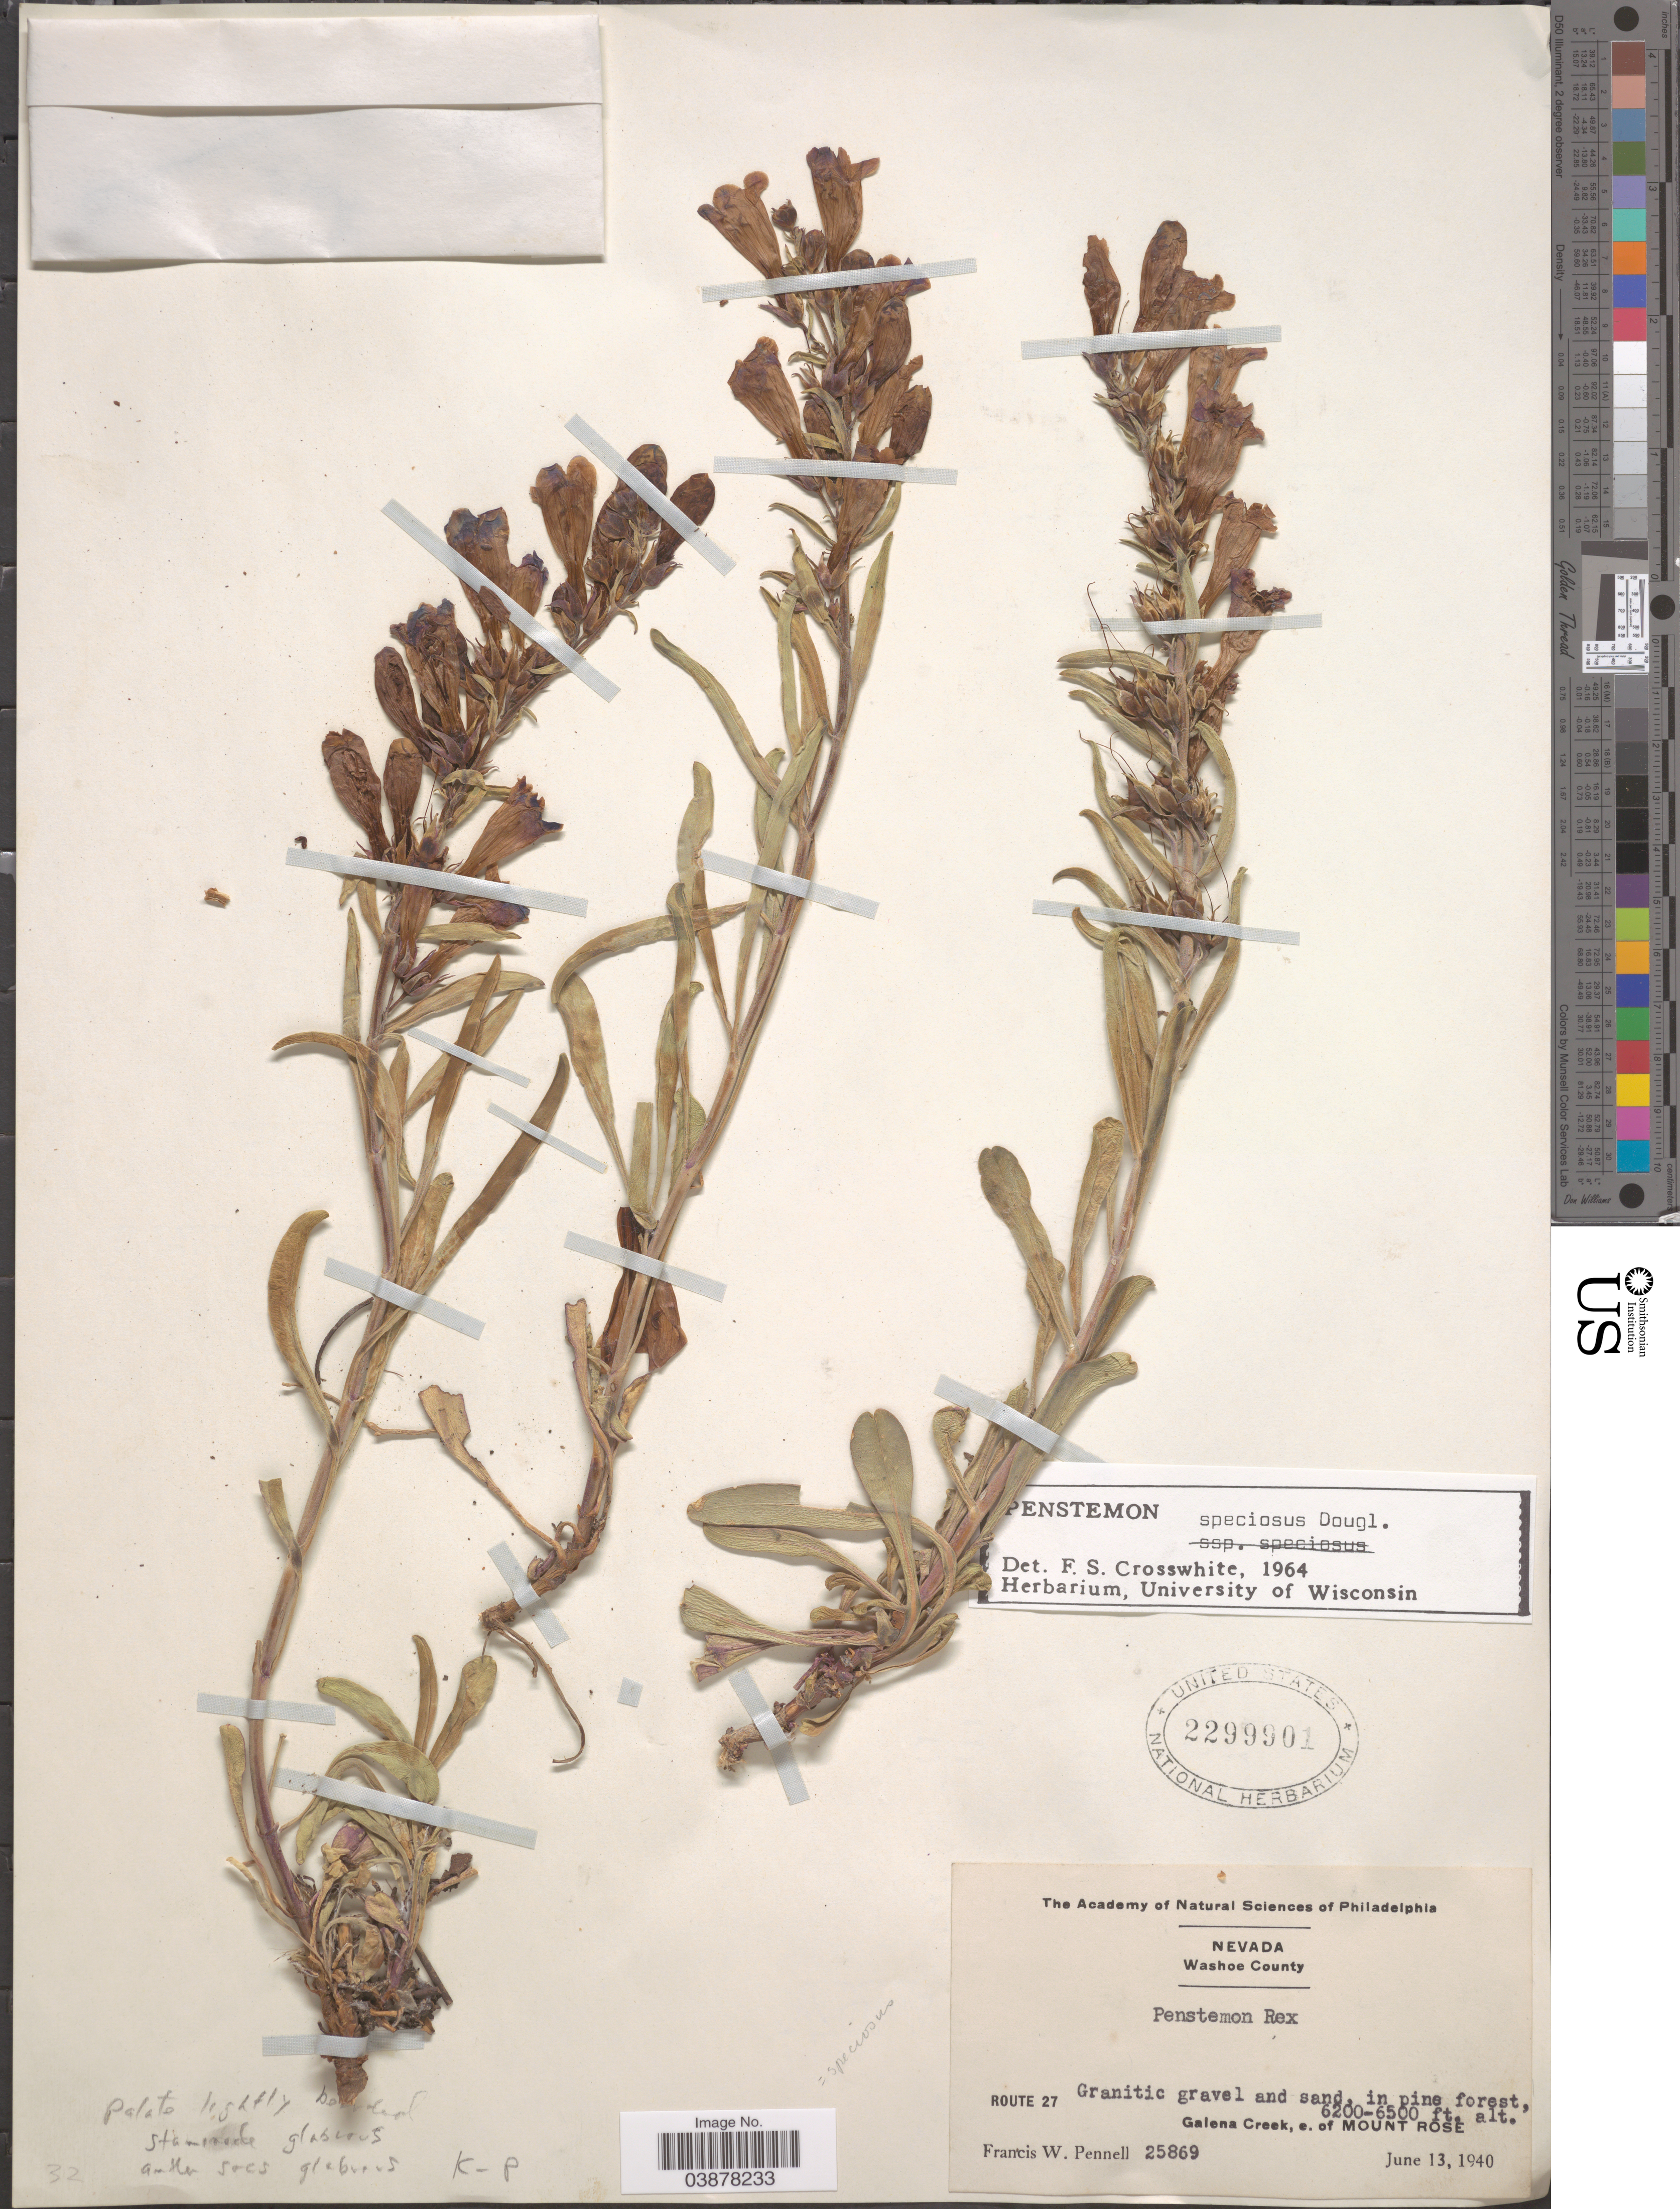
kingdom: Plantae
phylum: Tracheophyta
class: Magnoliopsida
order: Lamiales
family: Plantaginaceae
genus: Penstemon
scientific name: Penstemon speciosus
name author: Douglas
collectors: F. W. Pennell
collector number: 25869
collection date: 1940-06-13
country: United States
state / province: Nevada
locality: Washoe County. Route 27, Galena Creek, e. of Mount Rose.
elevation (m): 1890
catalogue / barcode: US 2299901